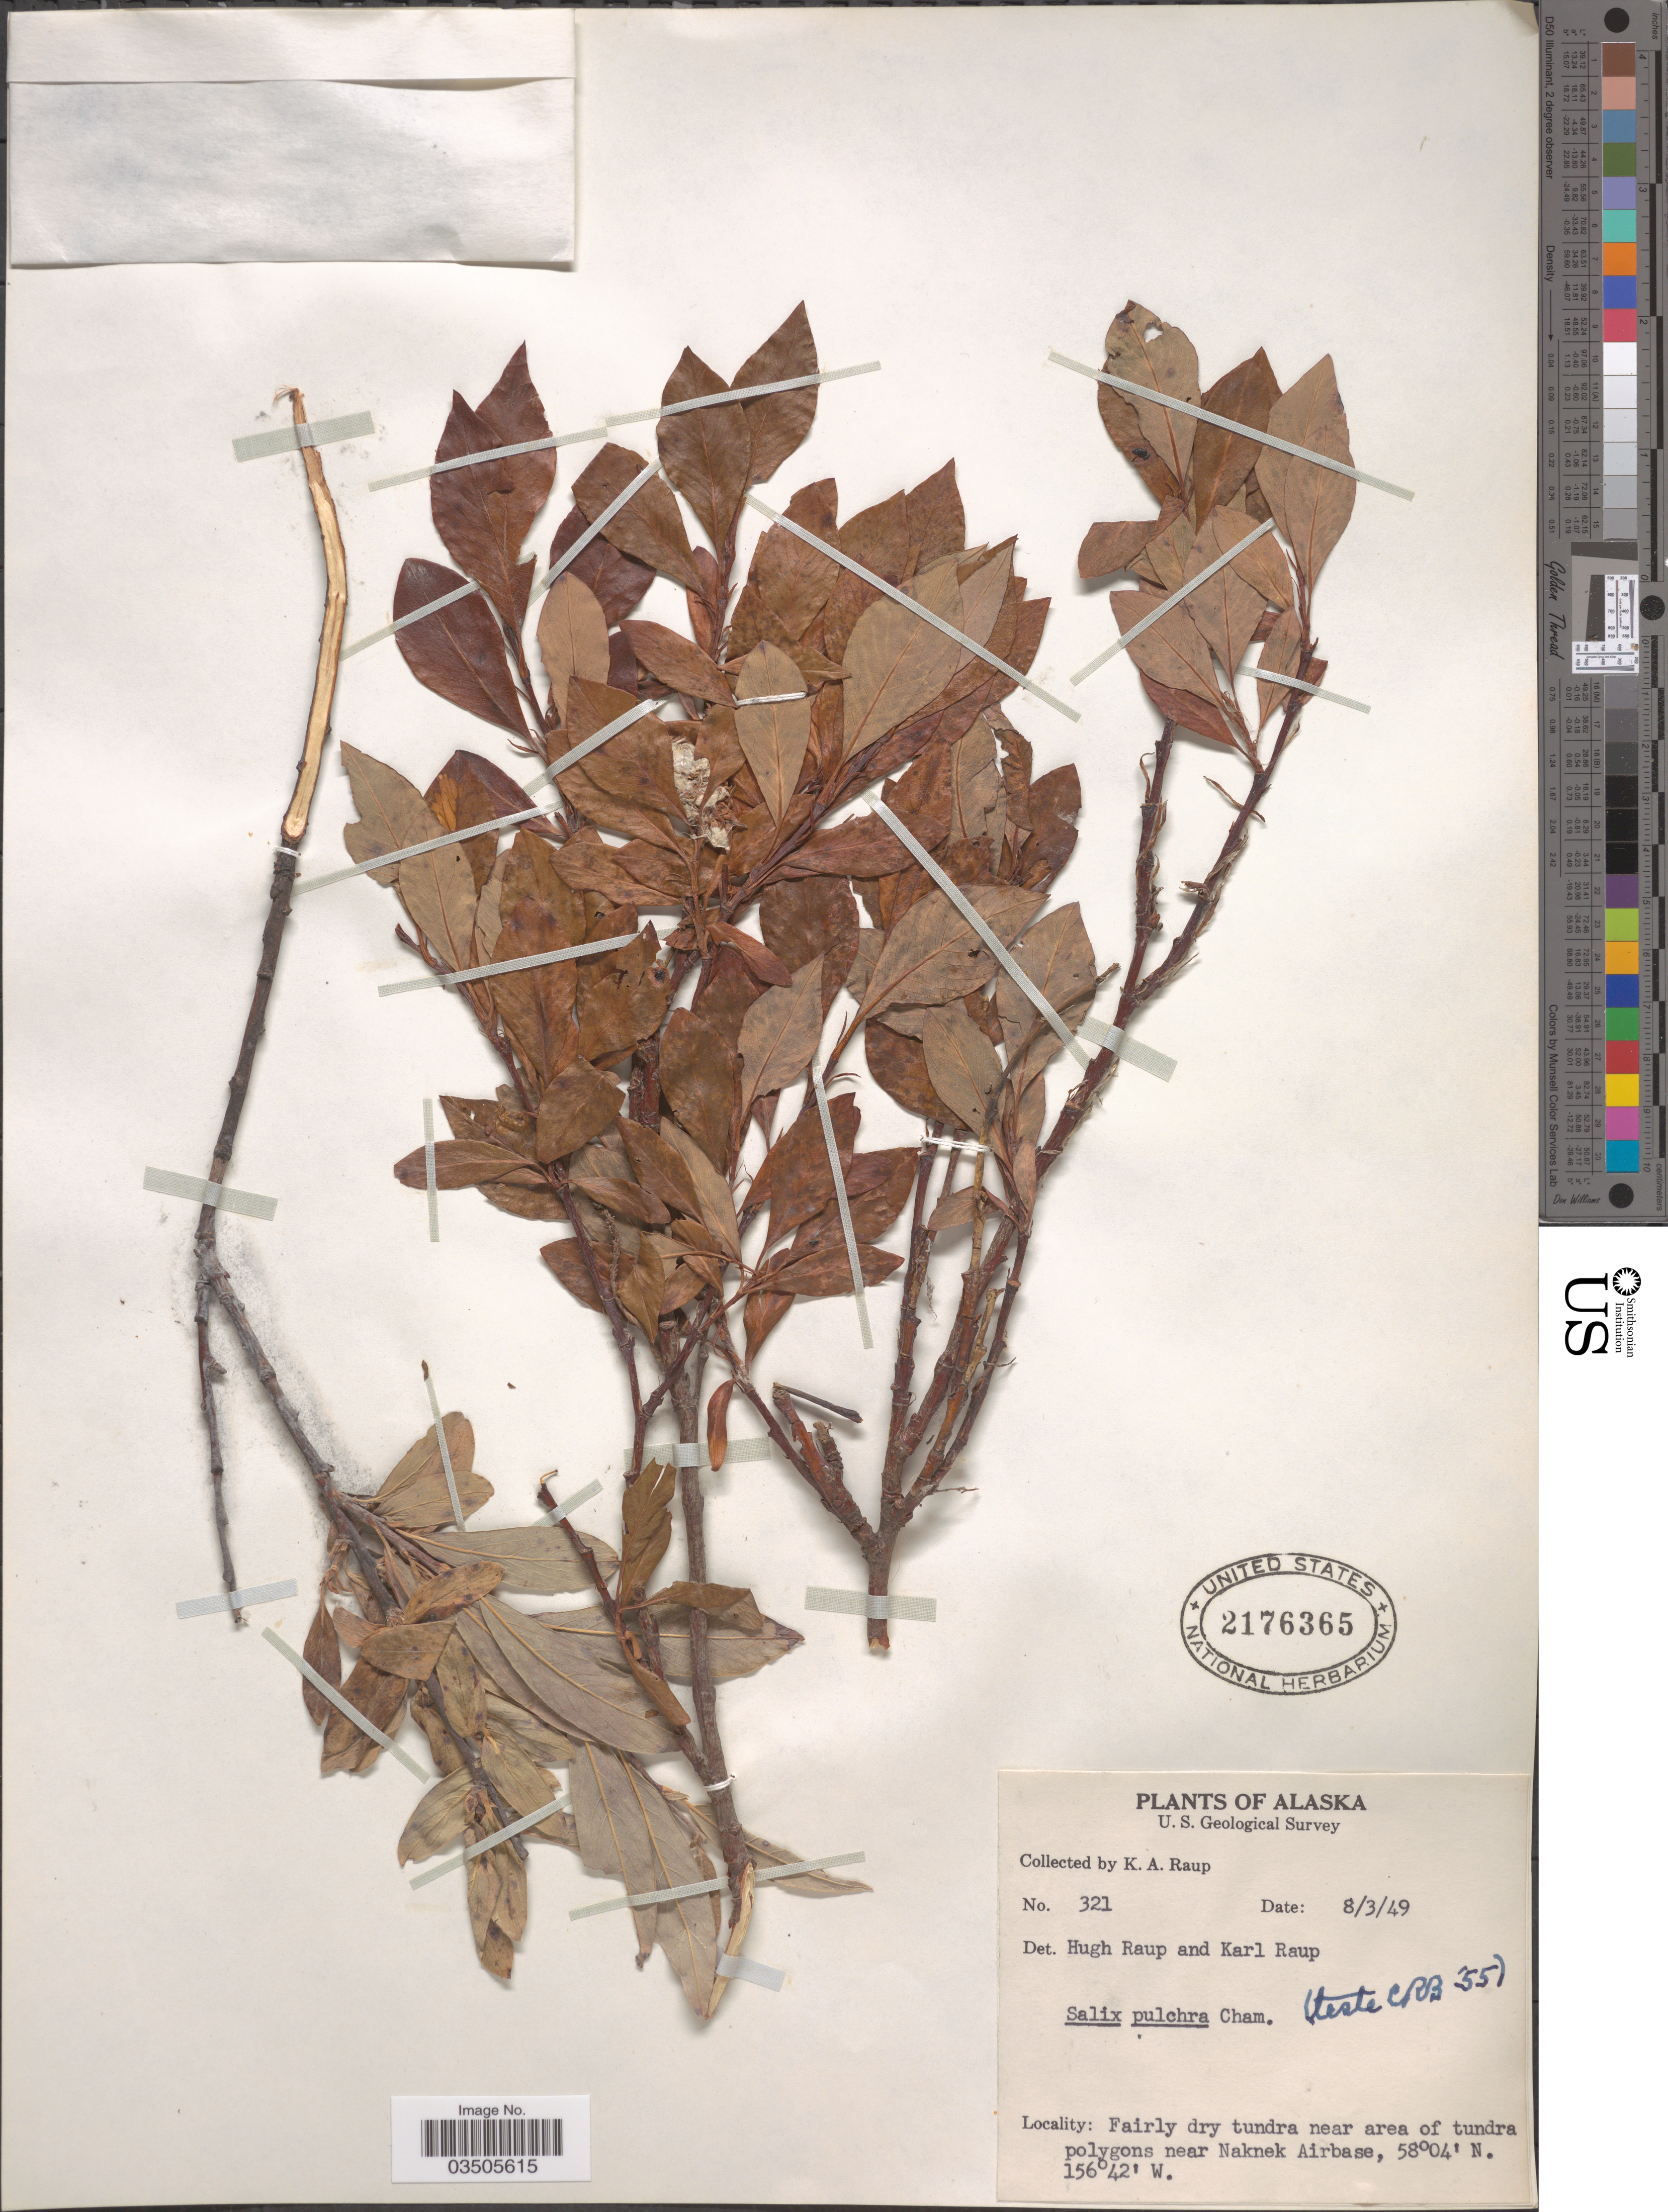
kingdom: Plantae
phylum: Tracheophyta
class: Magnoliopsida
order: Malpighiales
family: Salicaceae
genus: Salix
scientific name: Salix pulchra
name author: Cham.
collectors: K. Raup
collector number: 321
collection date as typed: Transcribed d/m/y: 3/8/49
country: United States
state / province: Alaska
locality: Fairly dry tundra near area of tundra polygons near Naknek Airbase.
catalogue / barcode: US 2176365